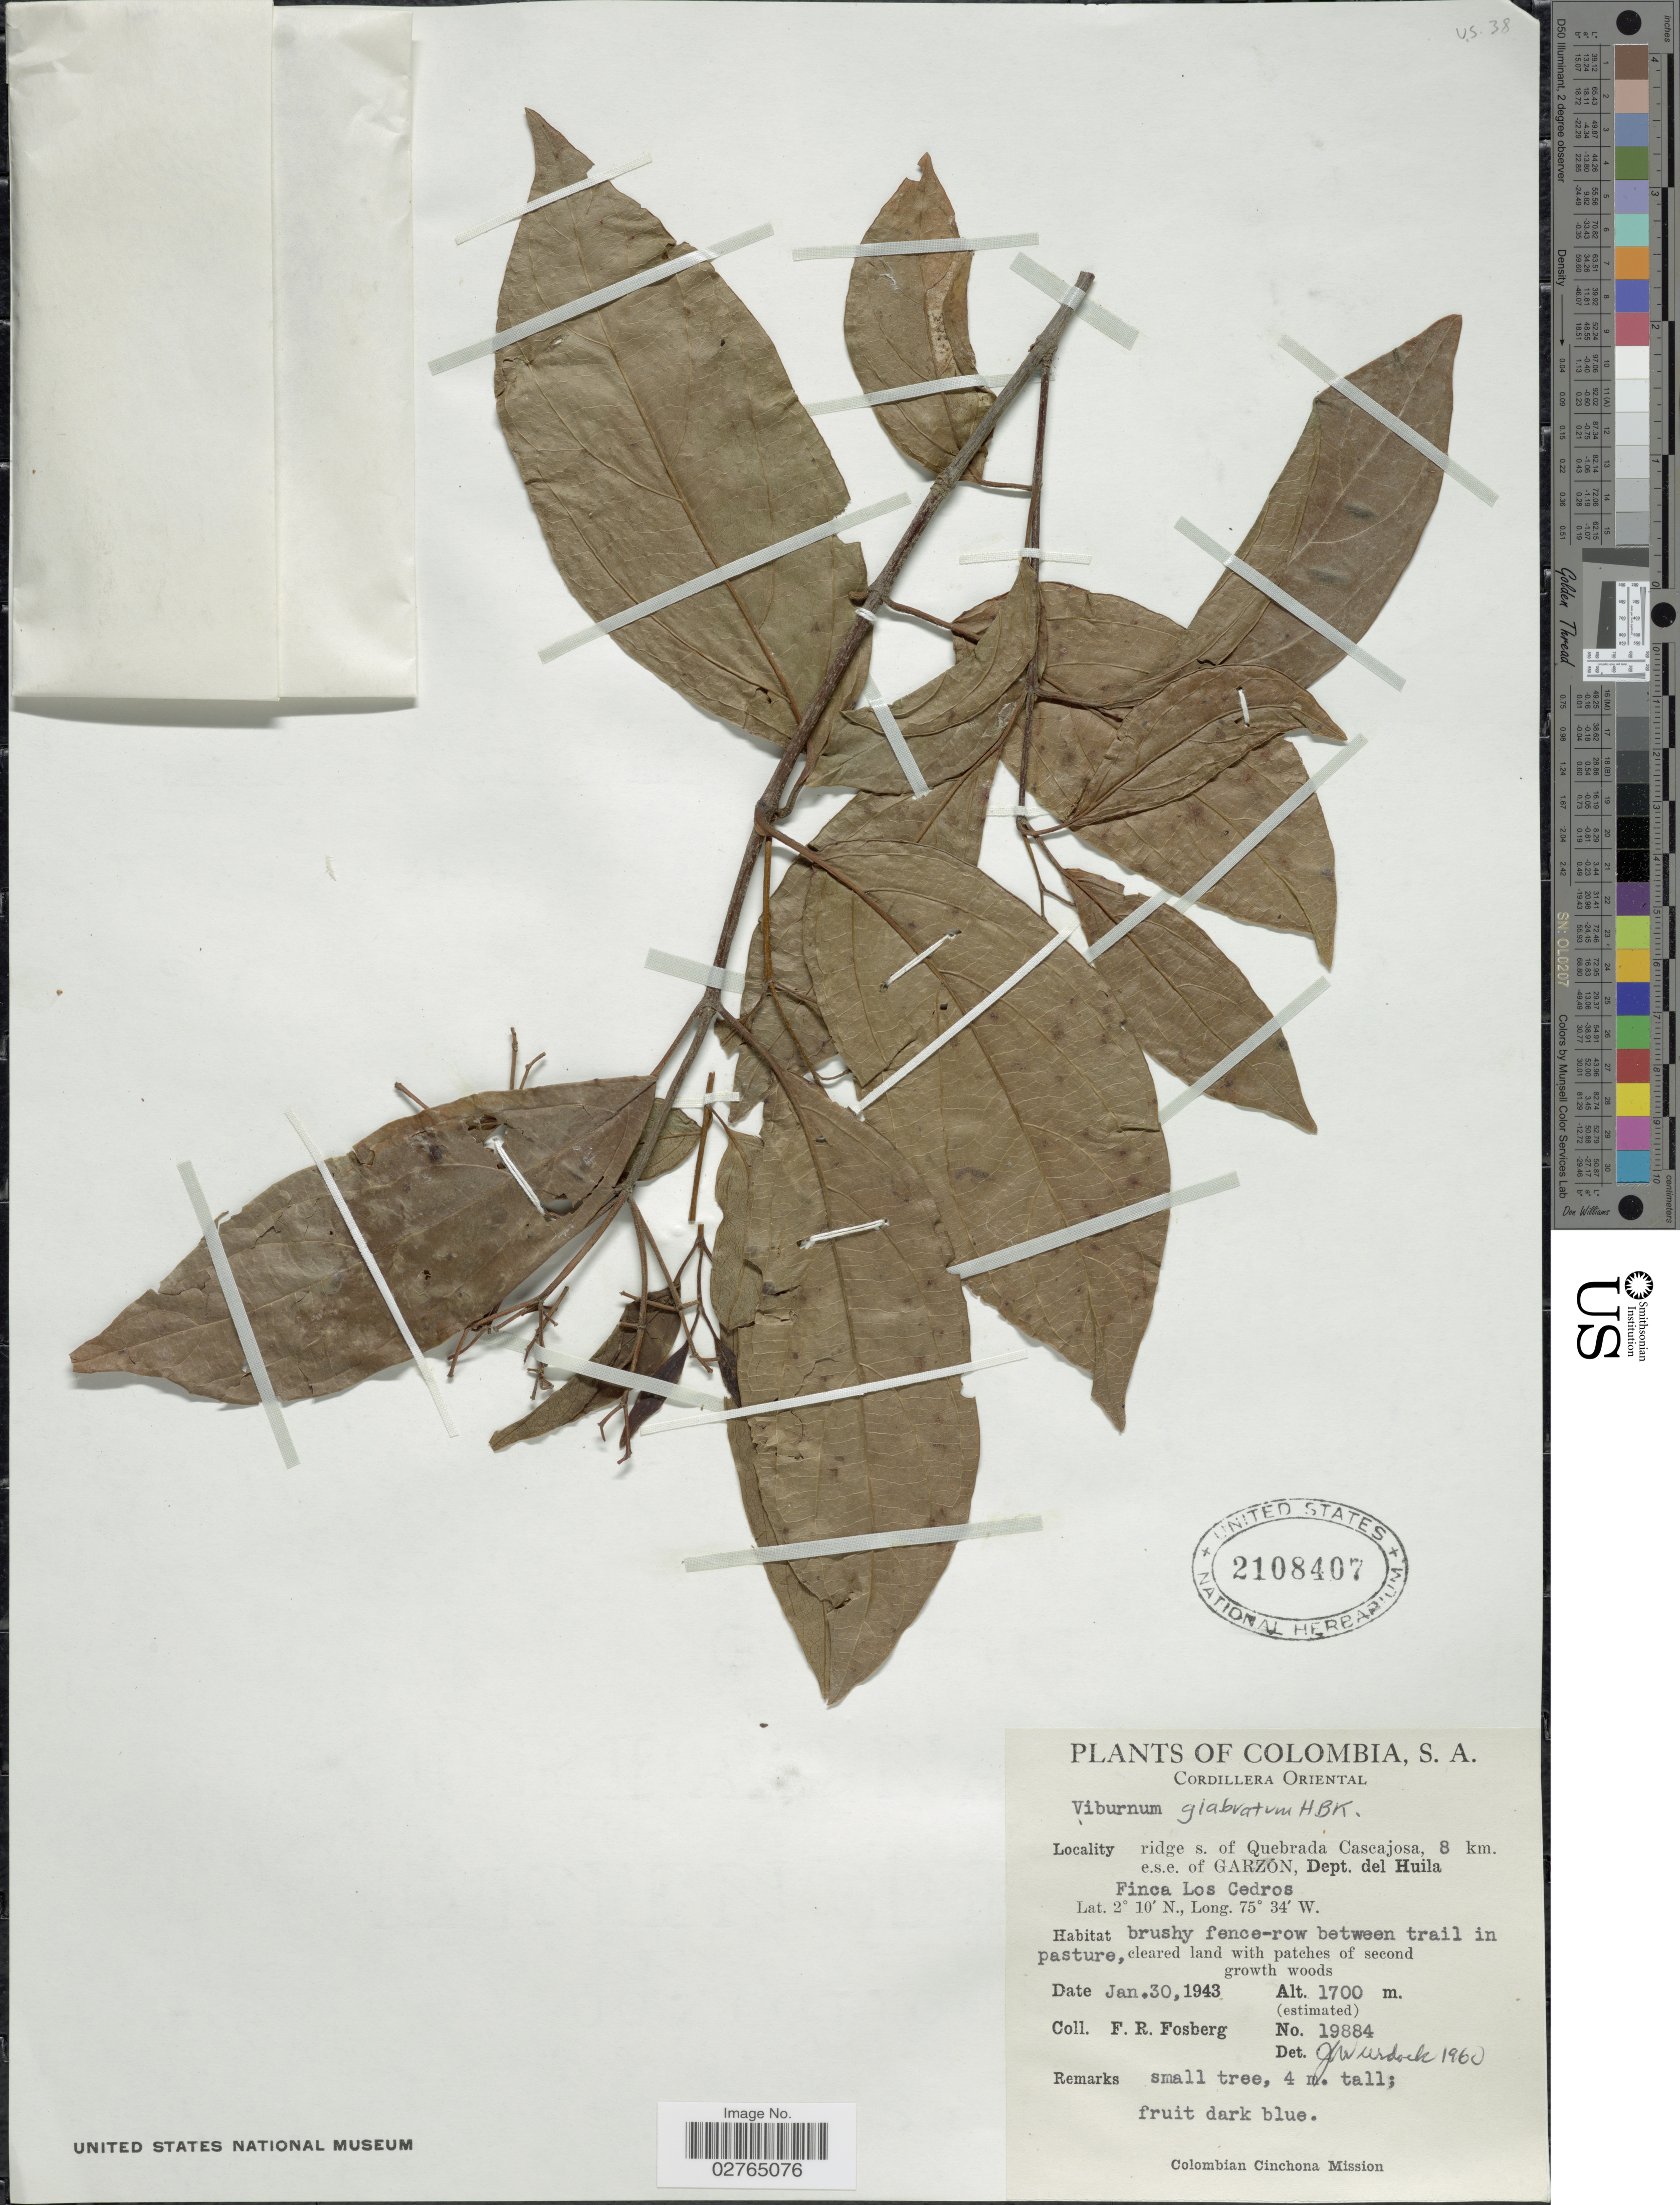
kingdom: Plantae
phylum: Tracheophyta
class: Magnoliopsida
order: Dipsacales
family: Viburnaceae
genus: Viburnum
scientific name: Viburnum glabratum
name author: Kunth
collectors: F. R. Fosberg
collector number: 19884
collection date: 1943-01-30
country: Colombia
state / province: Huila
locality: Cordillera Oriental. Ridge s. of Quebrada Cascajosa, 8 km. e.s.e. of Garzon, Dept. del Huila. Finca Los Cedros.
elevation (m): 1700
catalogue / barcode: US 2108407